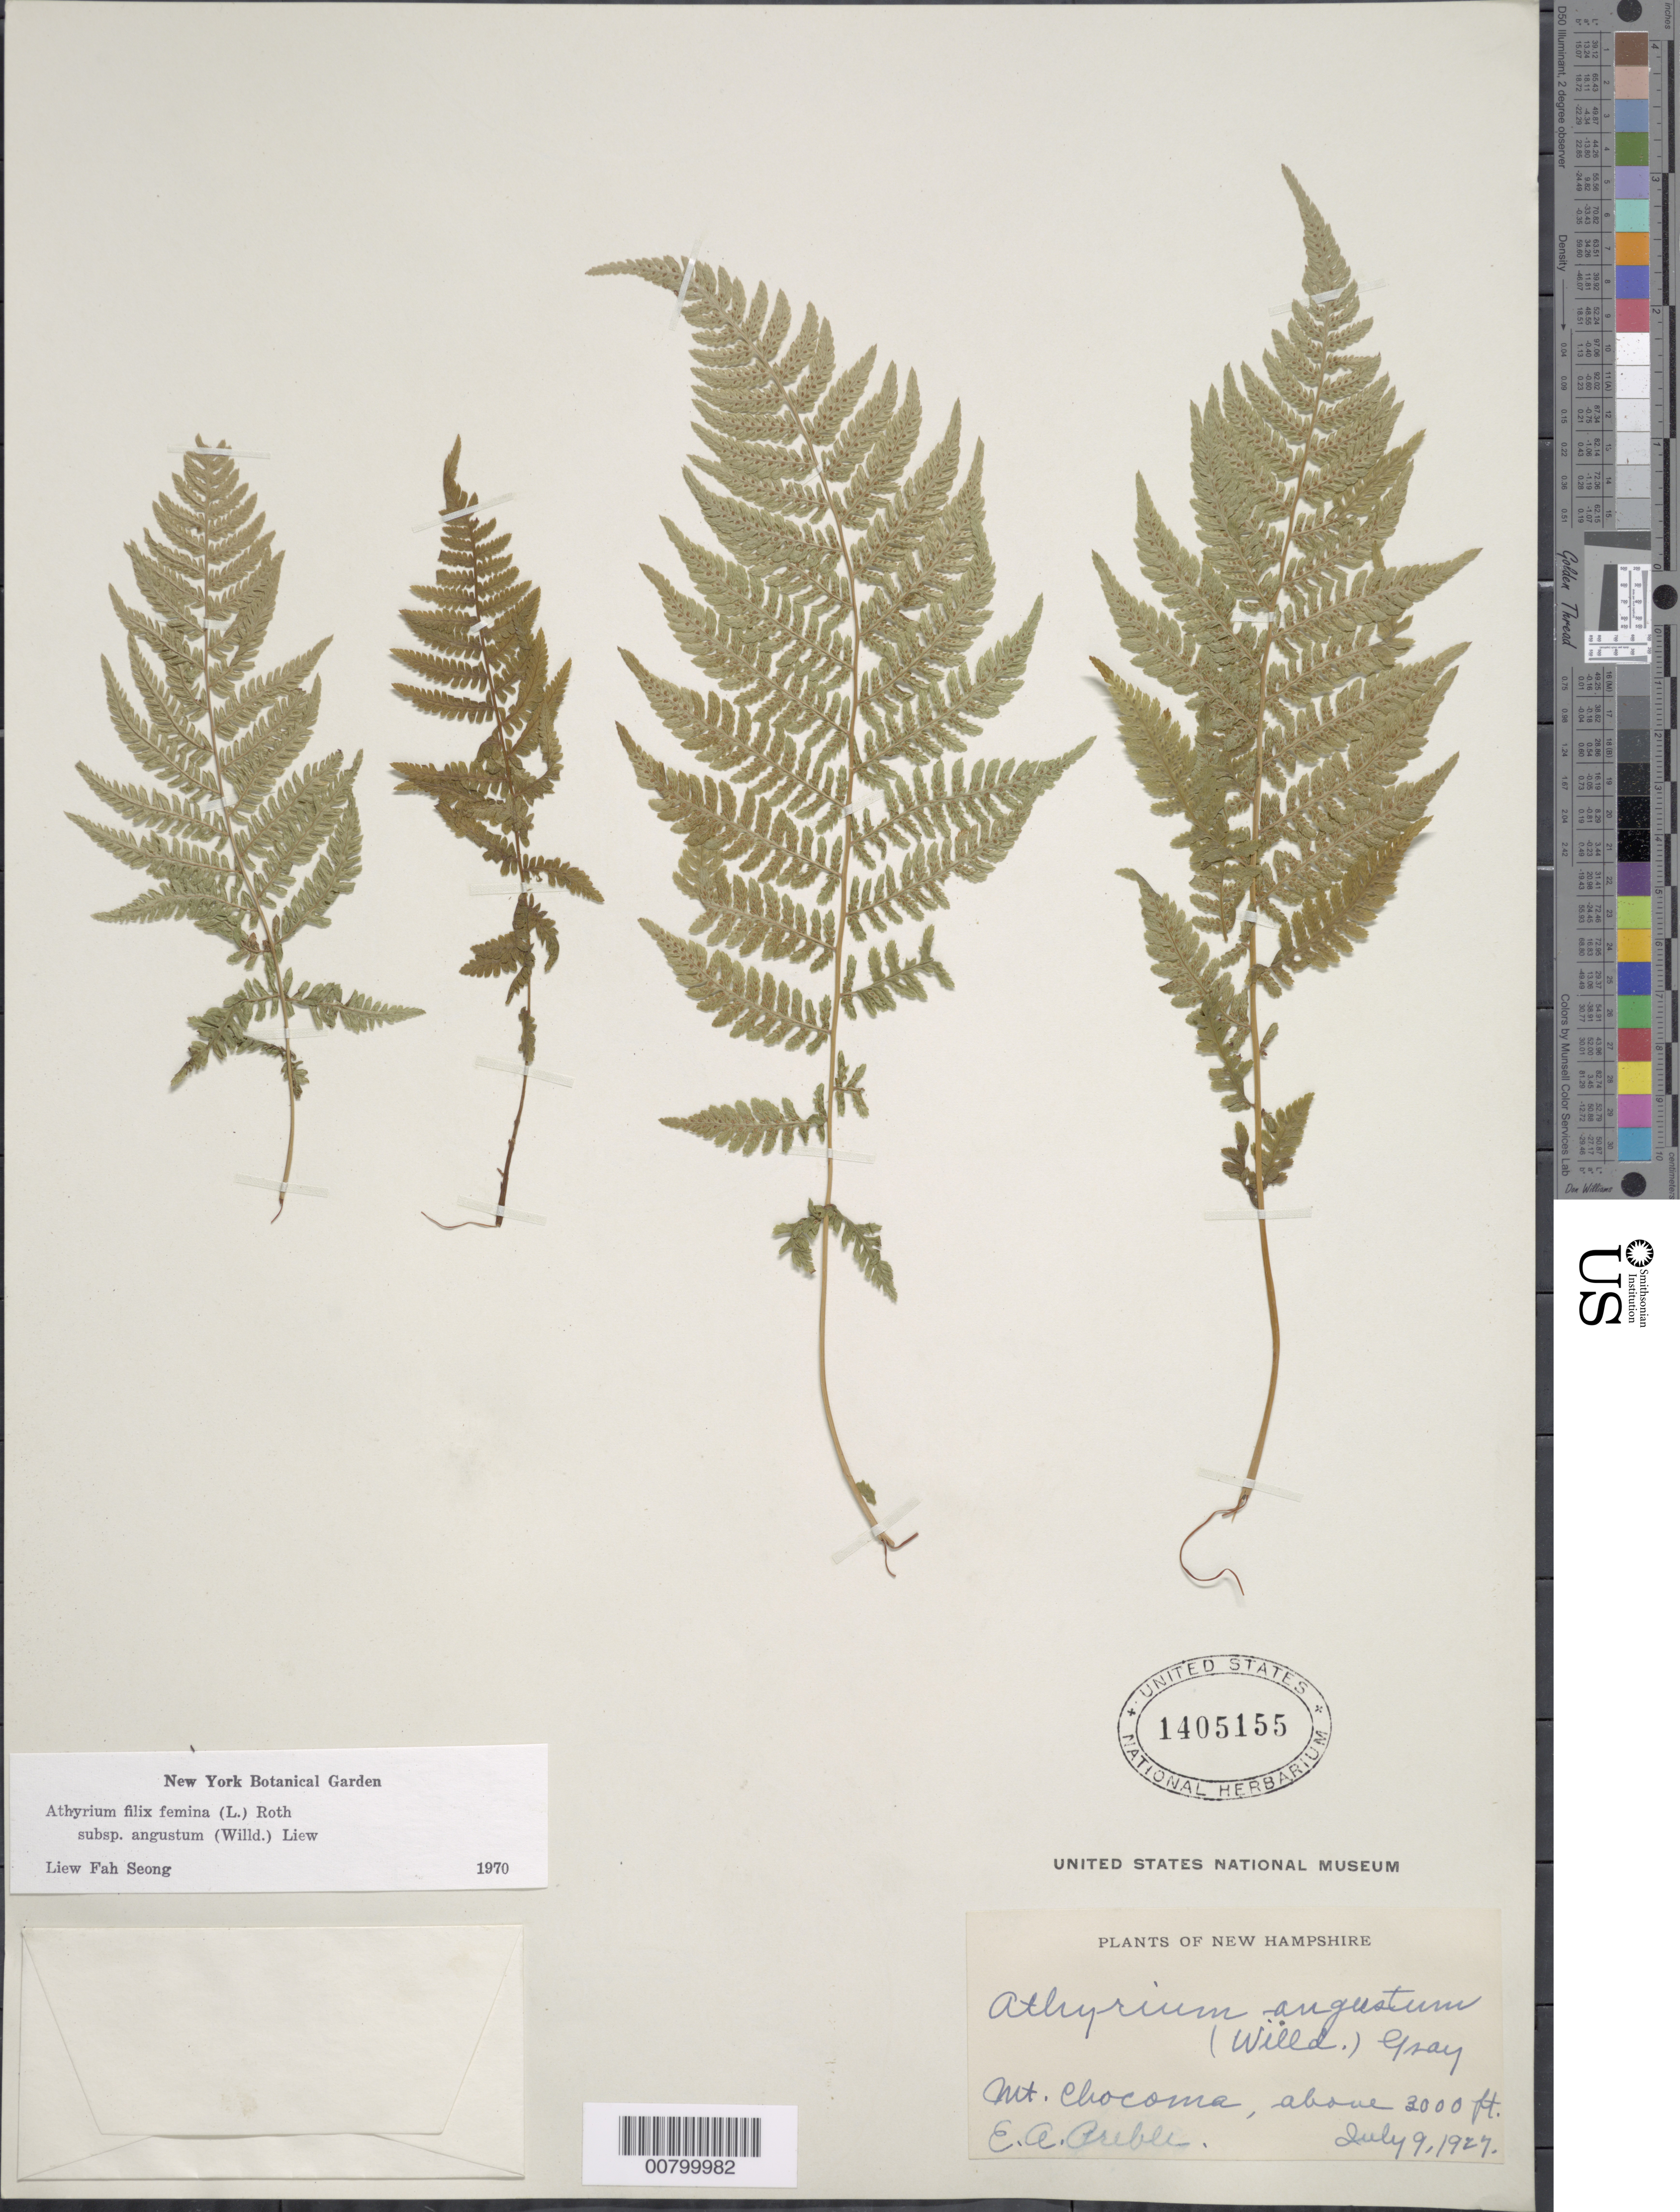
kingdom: Plantae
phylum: Tracheophyta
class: Polypodiopsida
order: Polypodiales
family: Athyriaceae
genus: Athyrium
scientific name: Athyrium filix-femina subsp. angustatum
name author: (Willd.) R.T. Clausen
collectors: E. Preble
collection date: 1927-07-09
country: United States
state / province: New Hampshire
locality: Mt. Chocoma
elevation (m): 914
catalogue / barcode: US 1405155